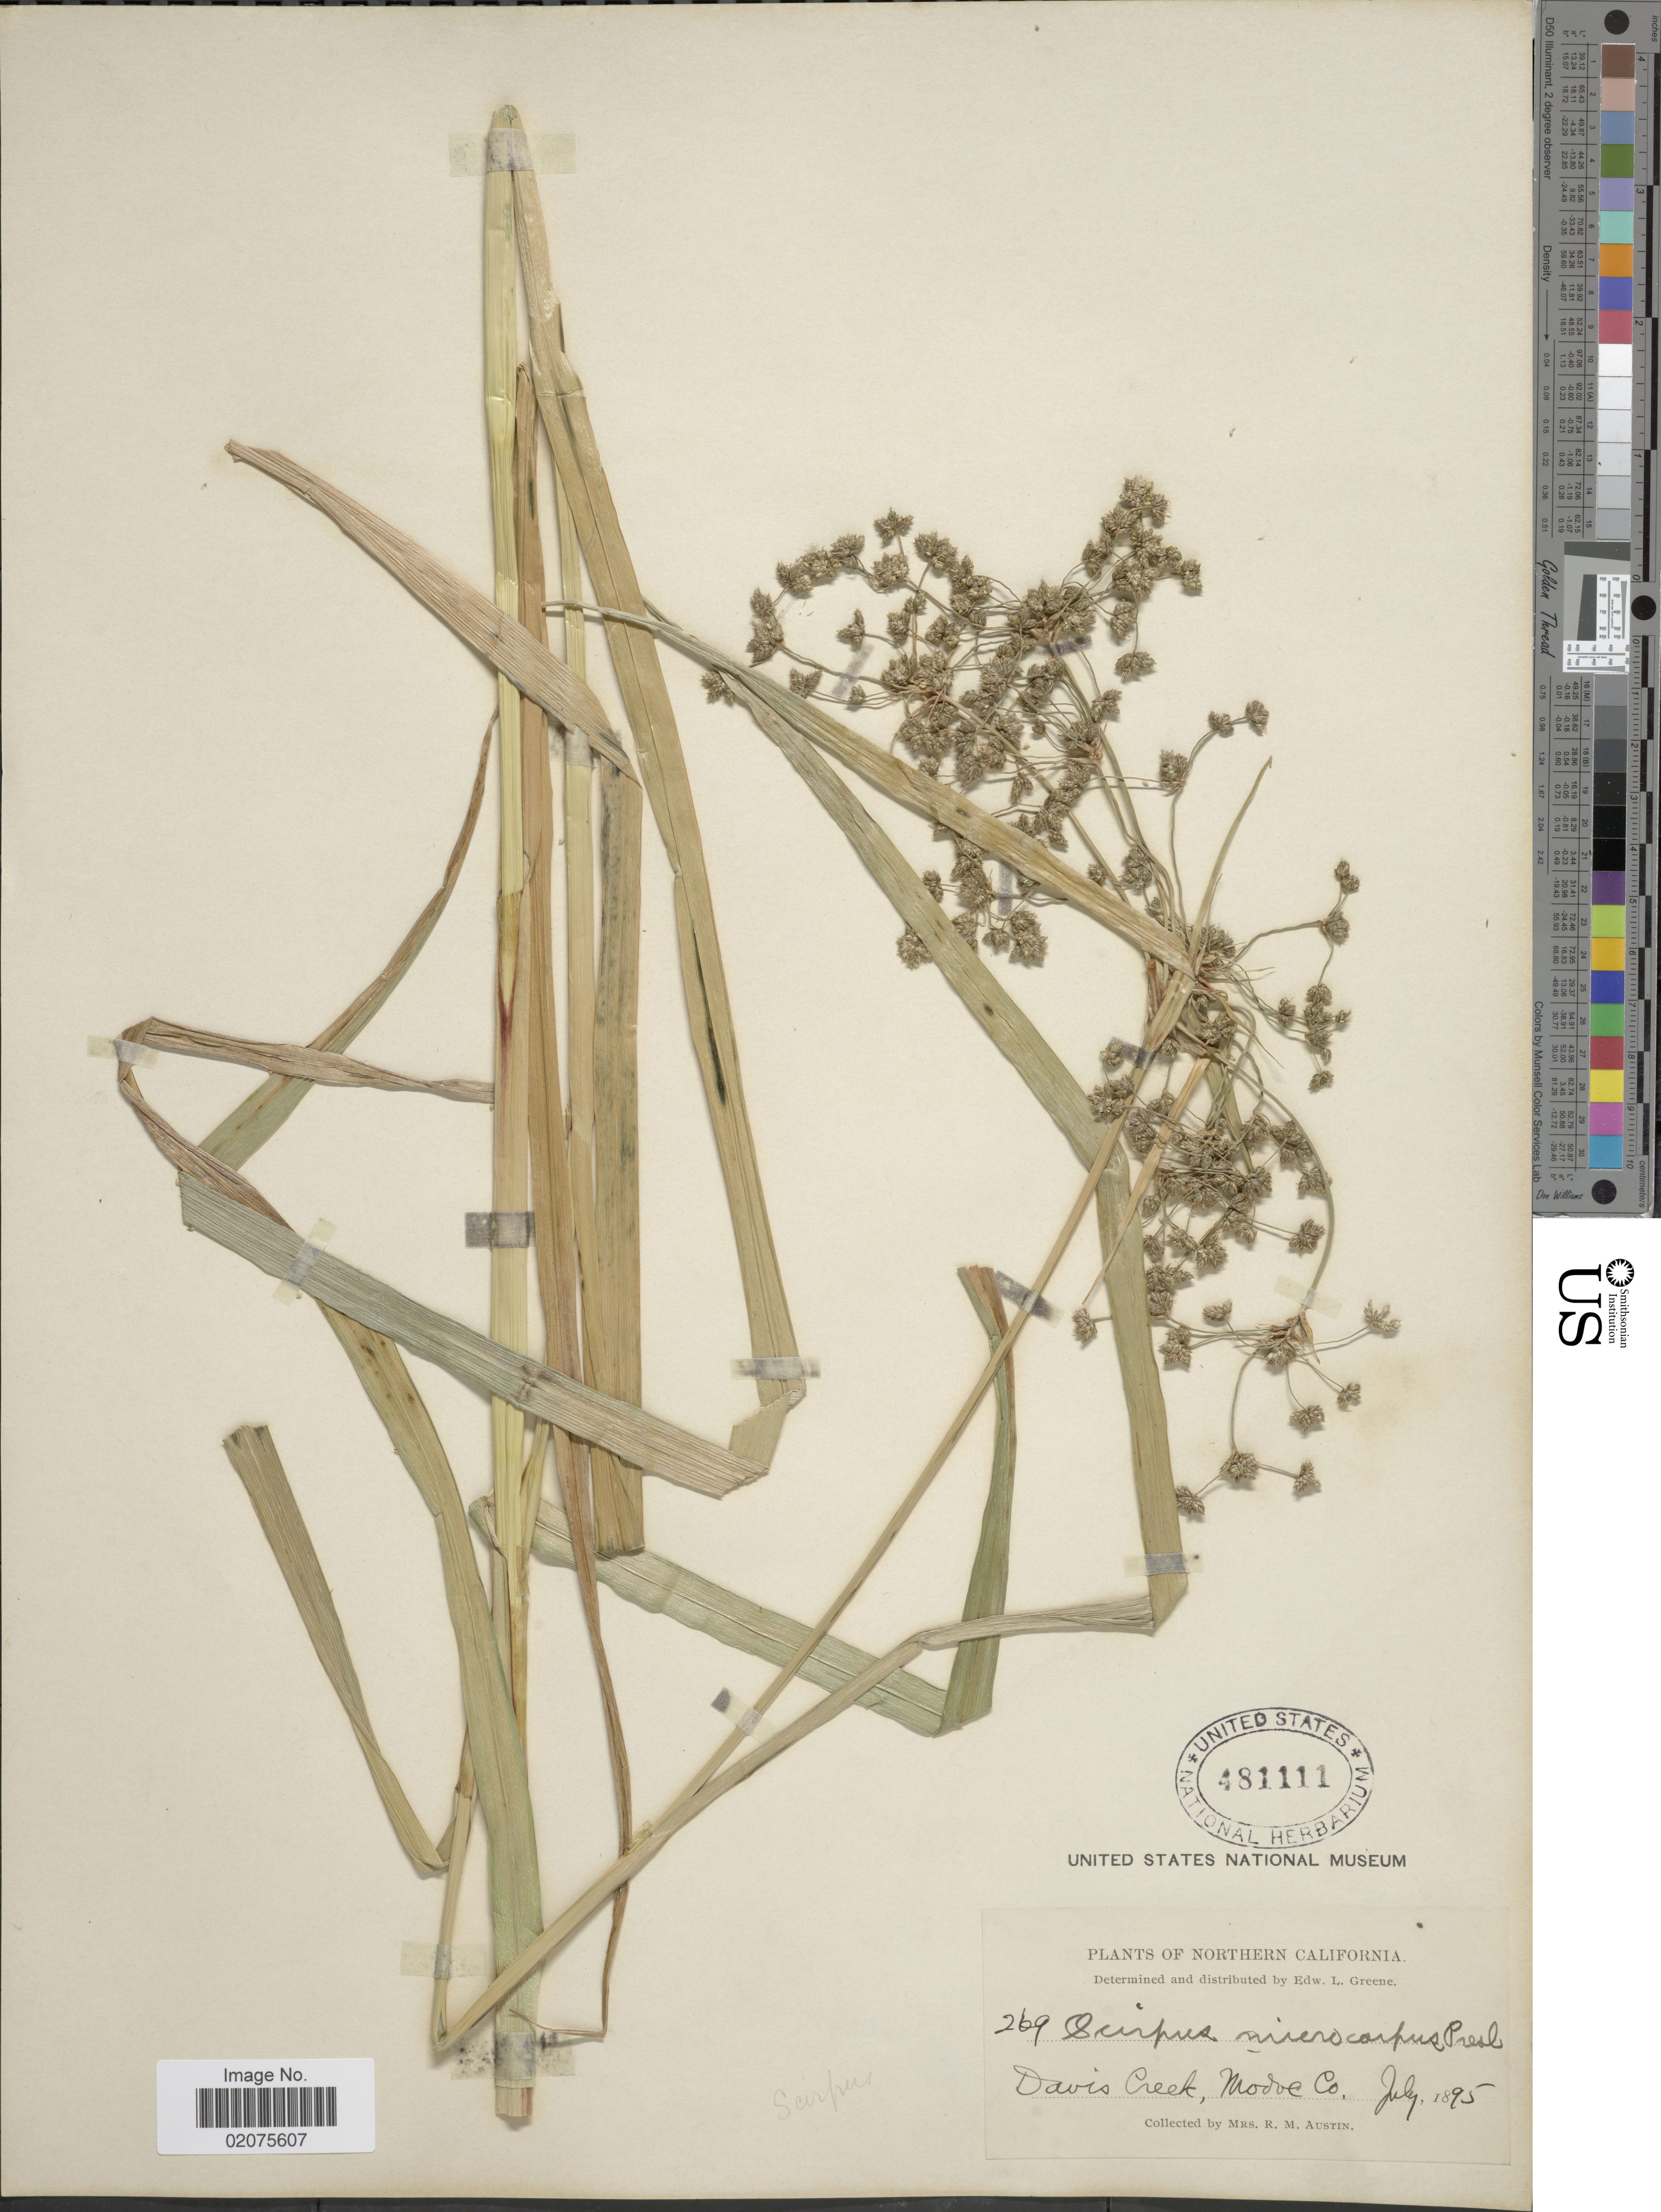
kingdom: Plantae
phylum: Tracheophyta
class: Liliopsida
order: Poales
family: Cyperaceae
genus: Scirpus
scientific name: Scirpus microcarpus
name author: J. Presl & C. Presl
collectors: R. Austin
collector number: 269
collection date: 1895-07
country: United States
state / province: California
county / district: Modoc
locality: Northern California. Davis Creek, Modoe Co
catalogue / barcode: US 481111